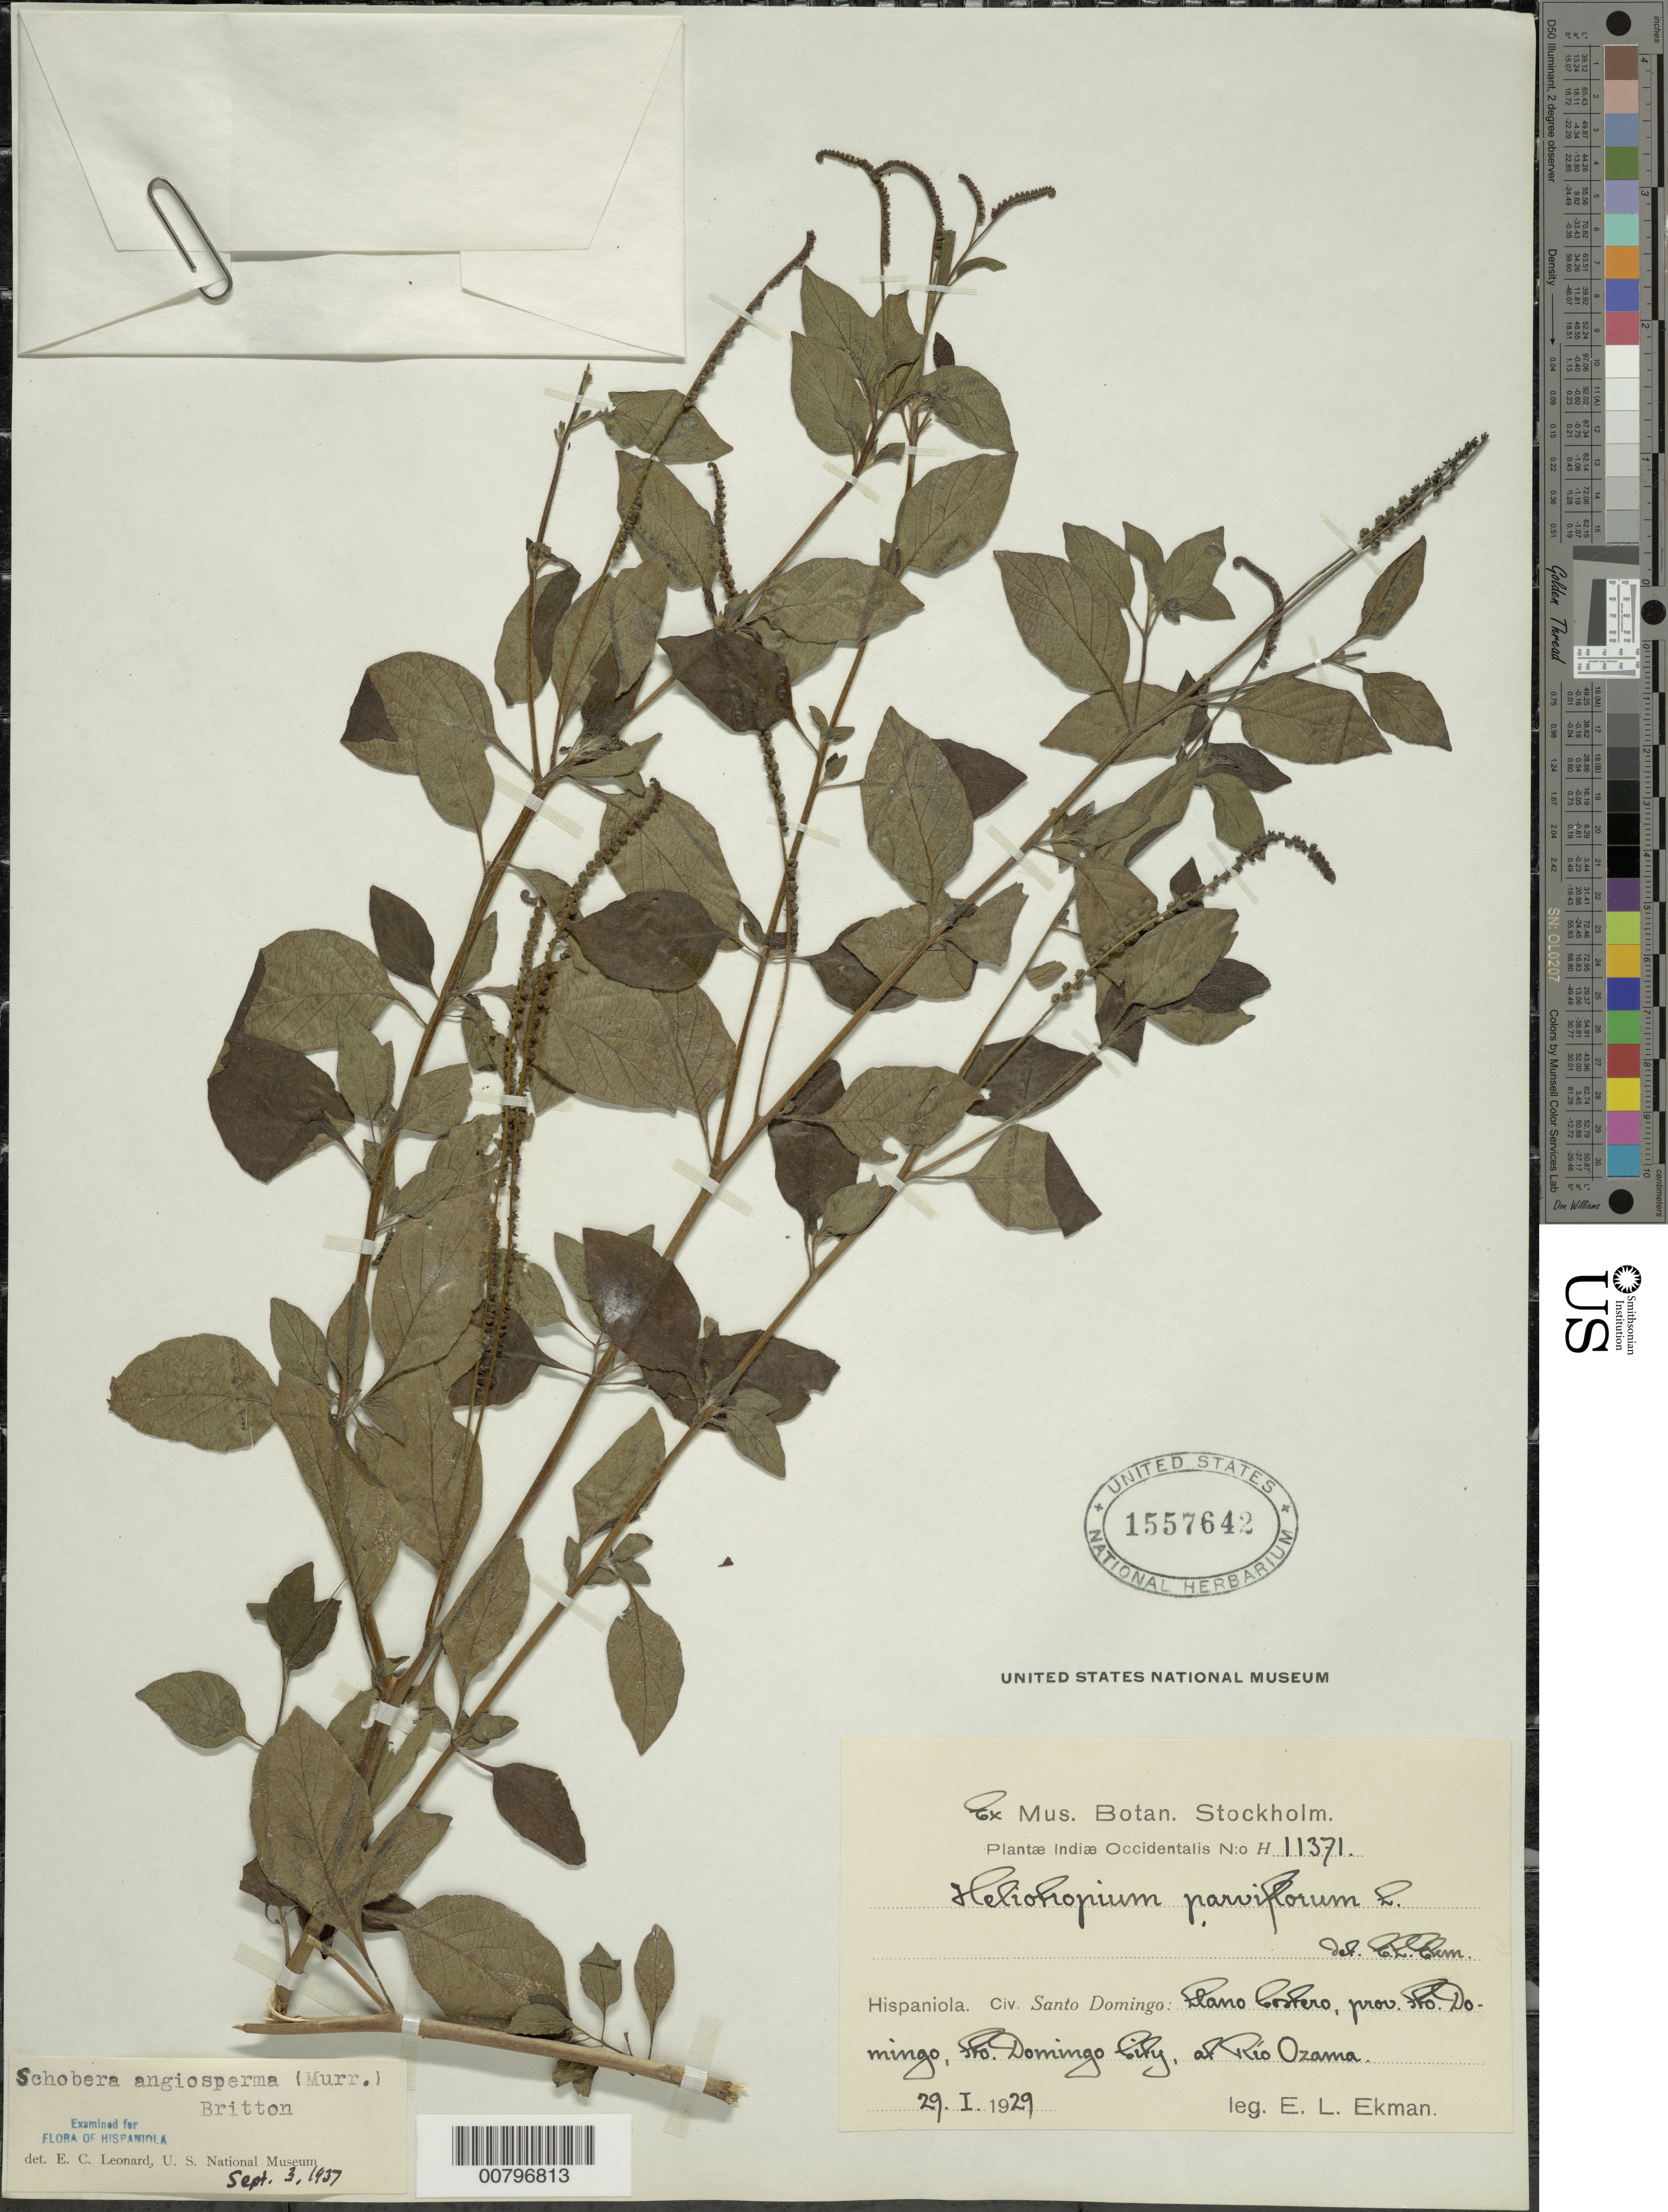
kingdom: Plantae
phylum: Tracheophyta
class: Magnoliopsida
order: Boraginales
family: Heliotropiaceae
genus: Heliotropium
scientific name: Heliotropium parviflorum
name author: L.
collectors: E. L. Ekman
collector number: H 11371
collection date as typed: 29 Jan 1929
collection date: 1929-01-29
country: Dominican Republic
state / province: Distrito Nacional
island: Hispaniola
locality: Vicinity of Santo Domingo at Rio Ozama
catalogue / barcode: US 1557642